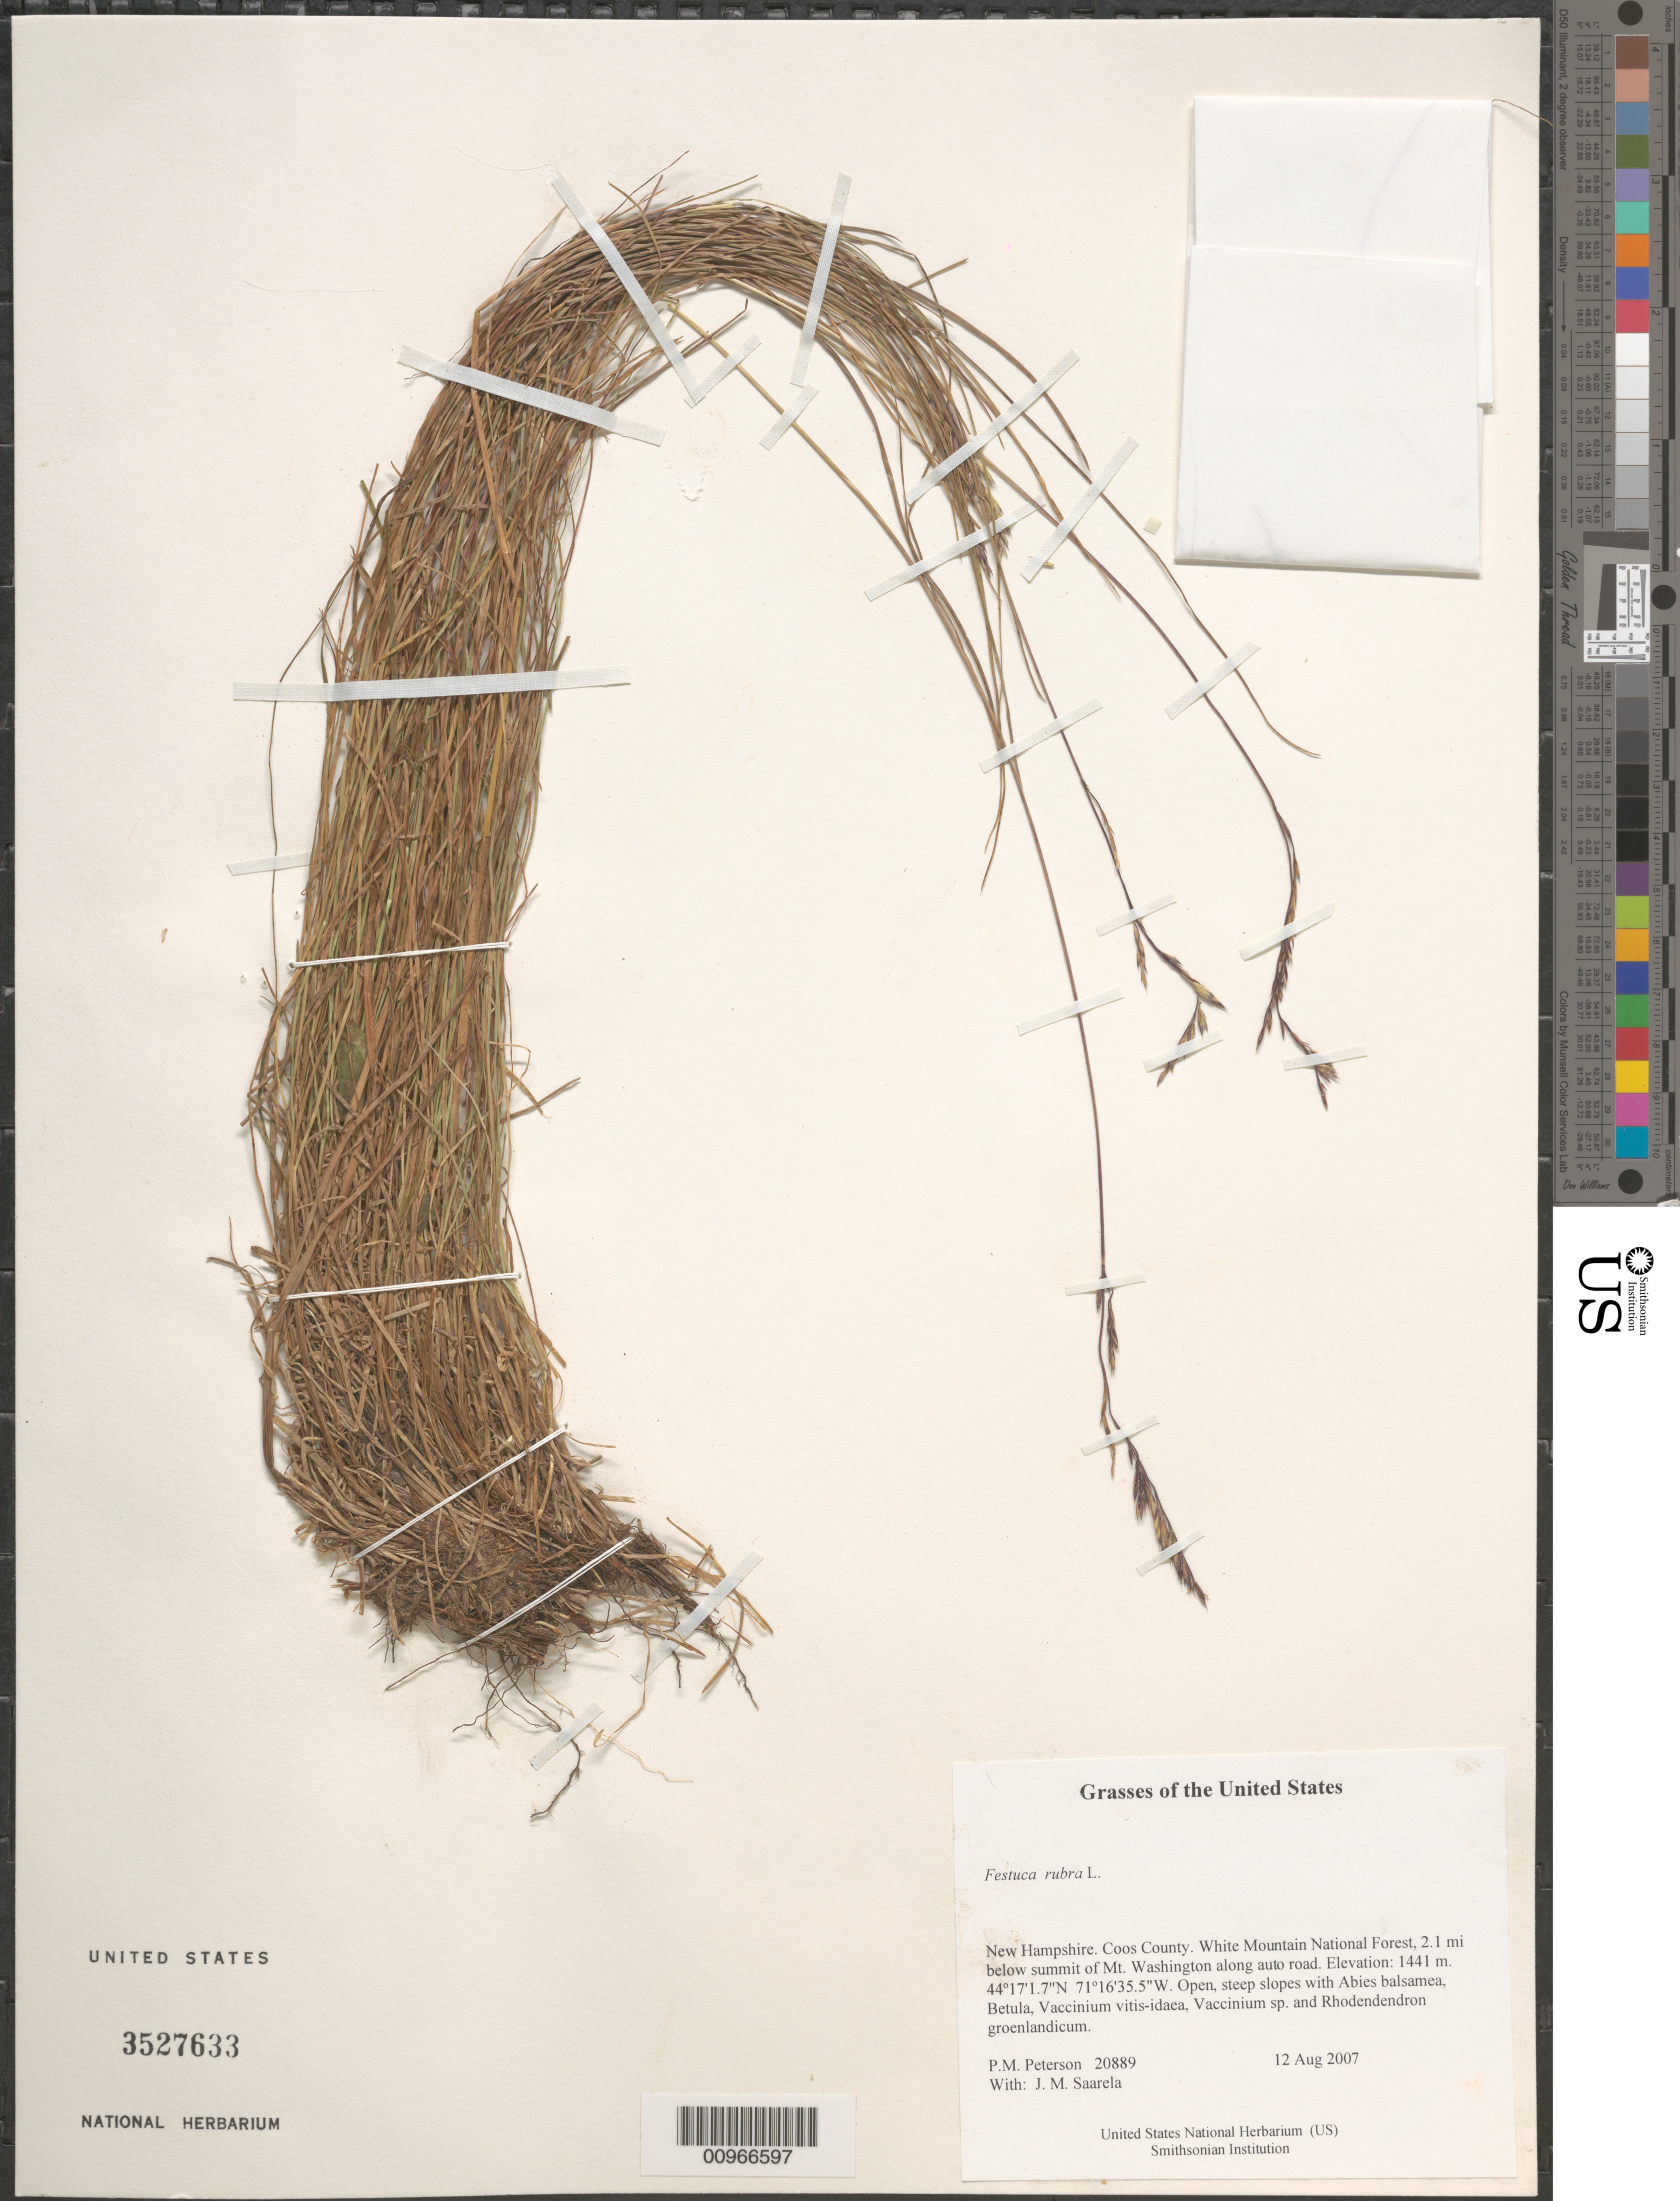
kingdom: Plantae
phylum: Tracheophyta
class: Liliopsida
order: Poales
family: Poaceae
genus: Festuca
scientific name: Festuca rubra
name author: L.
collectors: P. M. Peterson & J. Saarela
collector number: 20889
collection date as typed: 12 Aug 2007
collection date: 2007-08-12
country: United States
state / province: New Hampshire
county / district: Coos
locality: White Mountain National Forest, 2.1 mi below summit of Mt. Washington along auto road.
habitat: Open, steep slopes with Abies balsamea, Betula, Vaccinium vitis-idaea, Vaccinium sp. and Rhodendendron groenlandicum.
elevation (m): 1441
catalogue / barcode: US 3527633